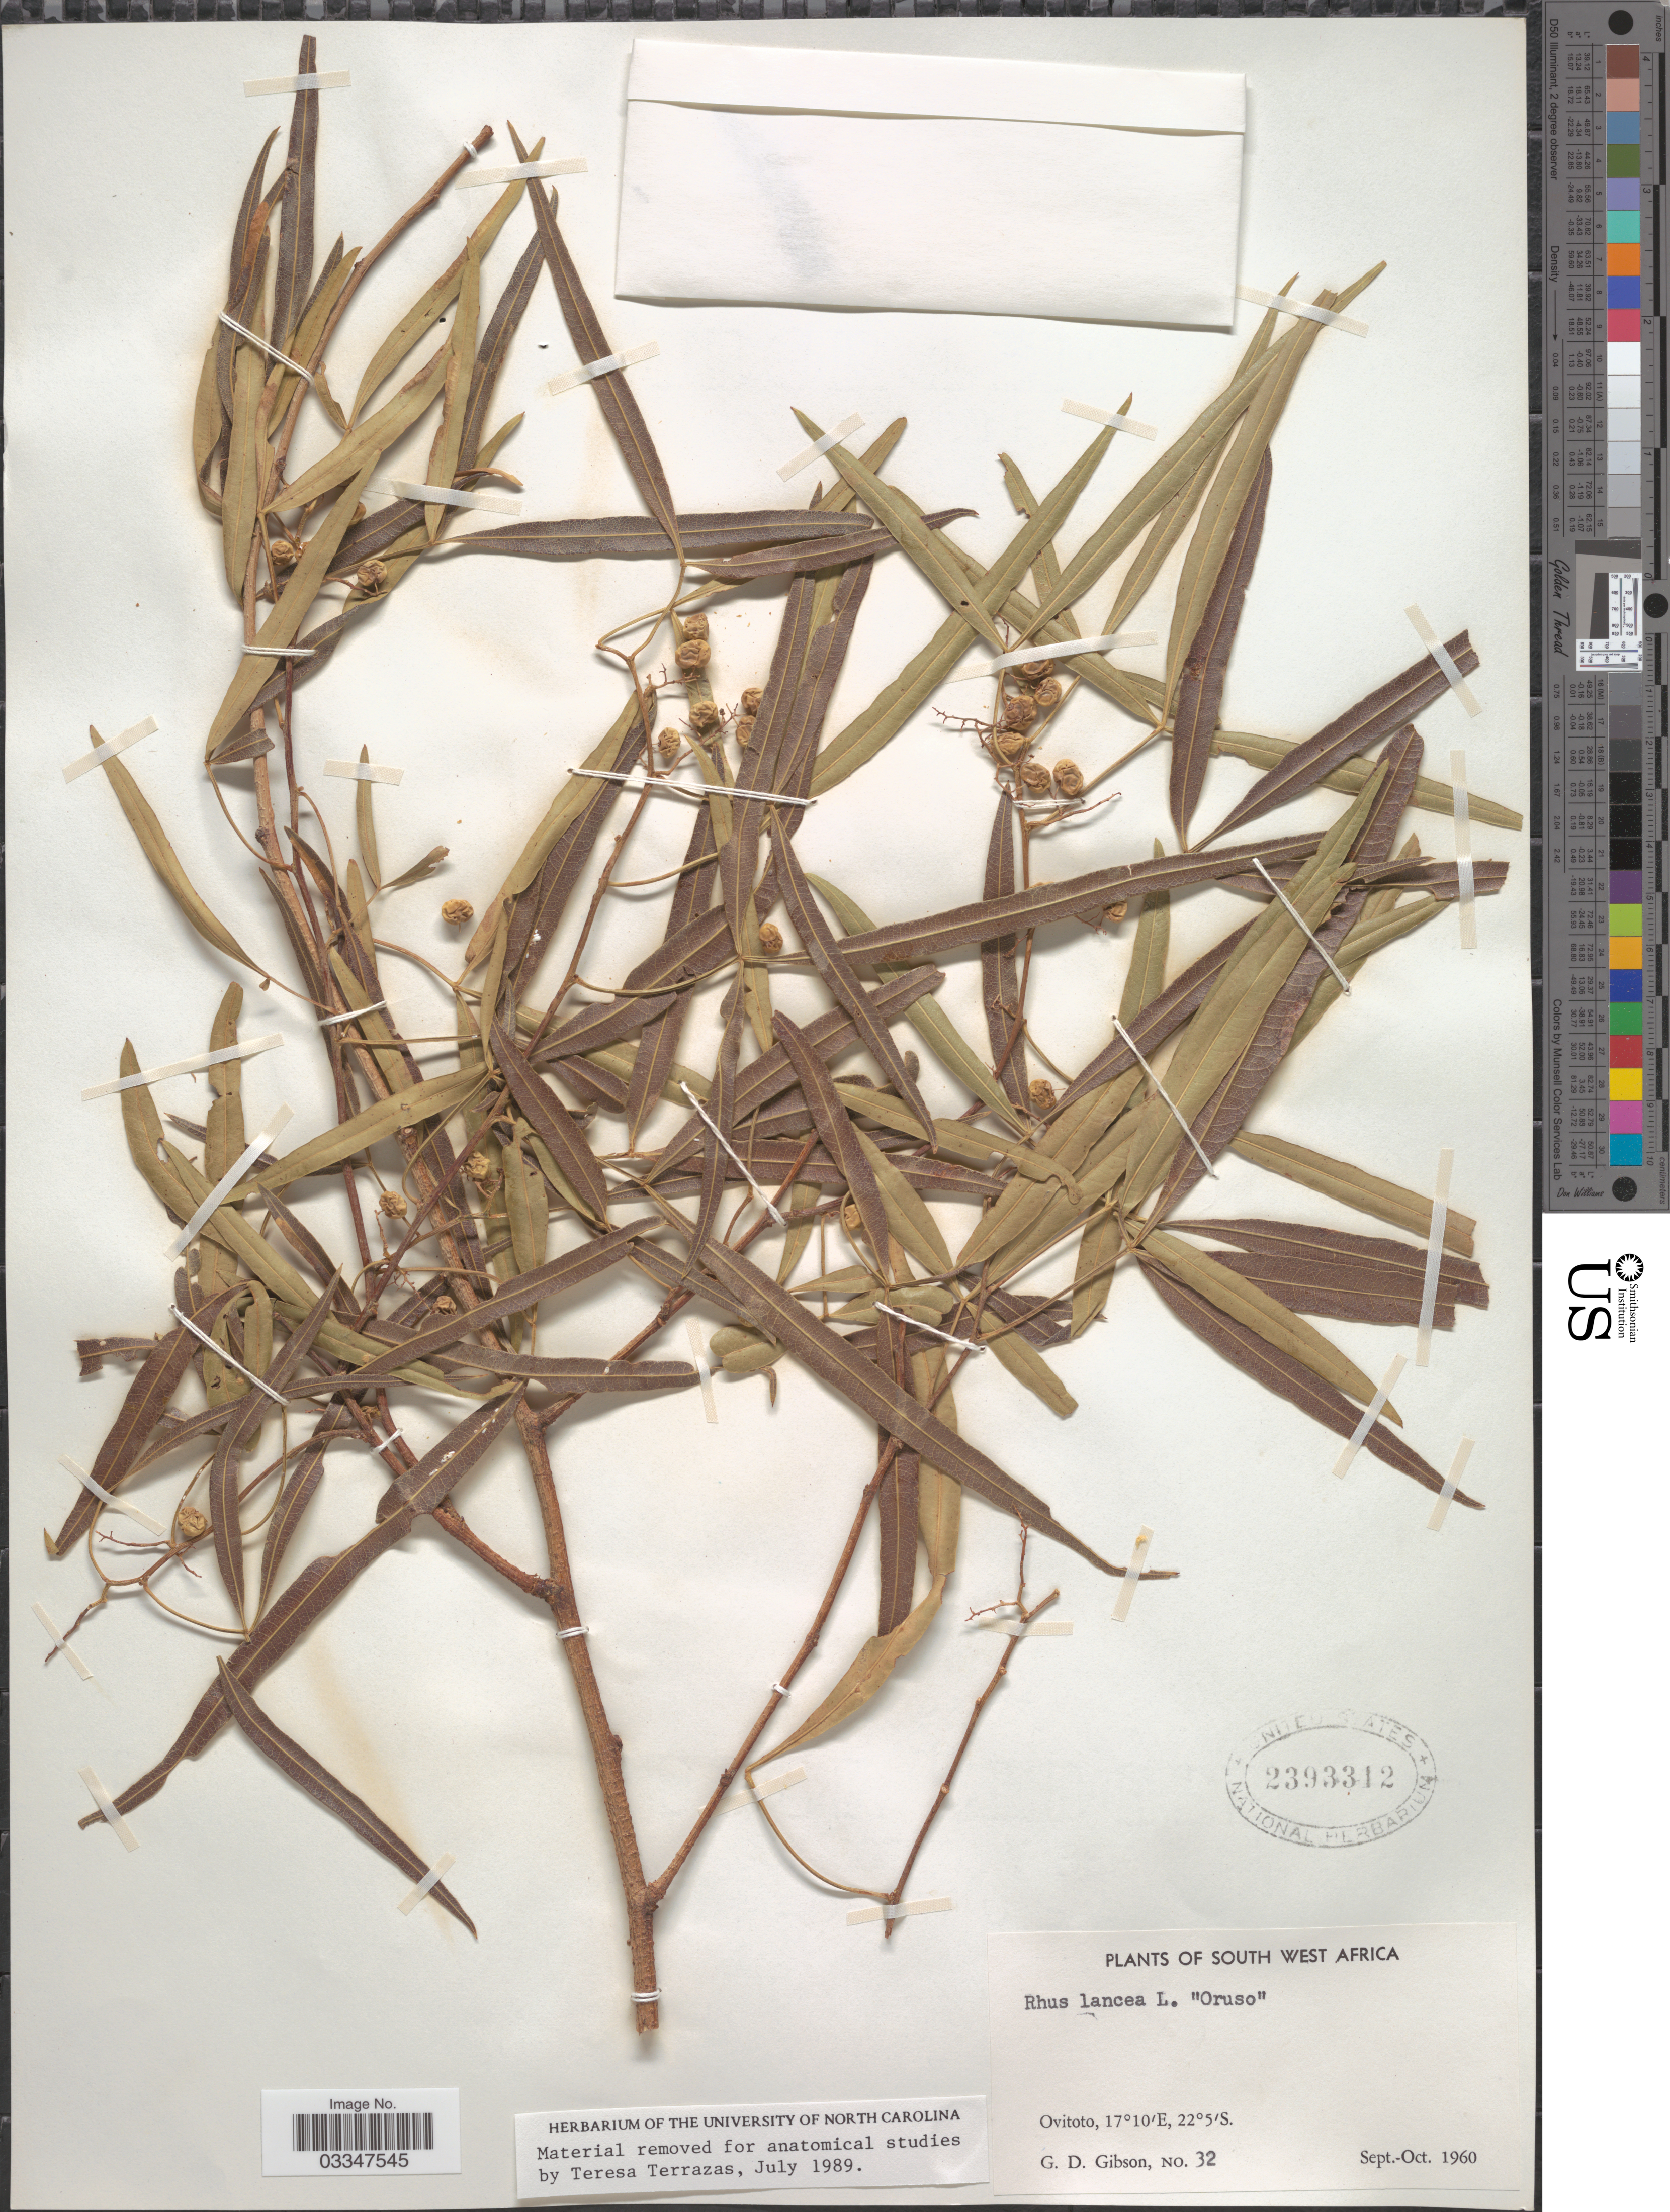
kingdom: Plantae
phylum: Tracheophyta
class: Magnoliopsida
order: Sapindales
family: Anacardiaceae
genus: Rhus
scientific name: Rhus lancea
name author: L. f.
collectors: G. D. Gibson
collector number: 32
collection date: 1960-09/1960-10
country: Namibia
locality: Ovitoto.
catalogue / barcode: US 2393312